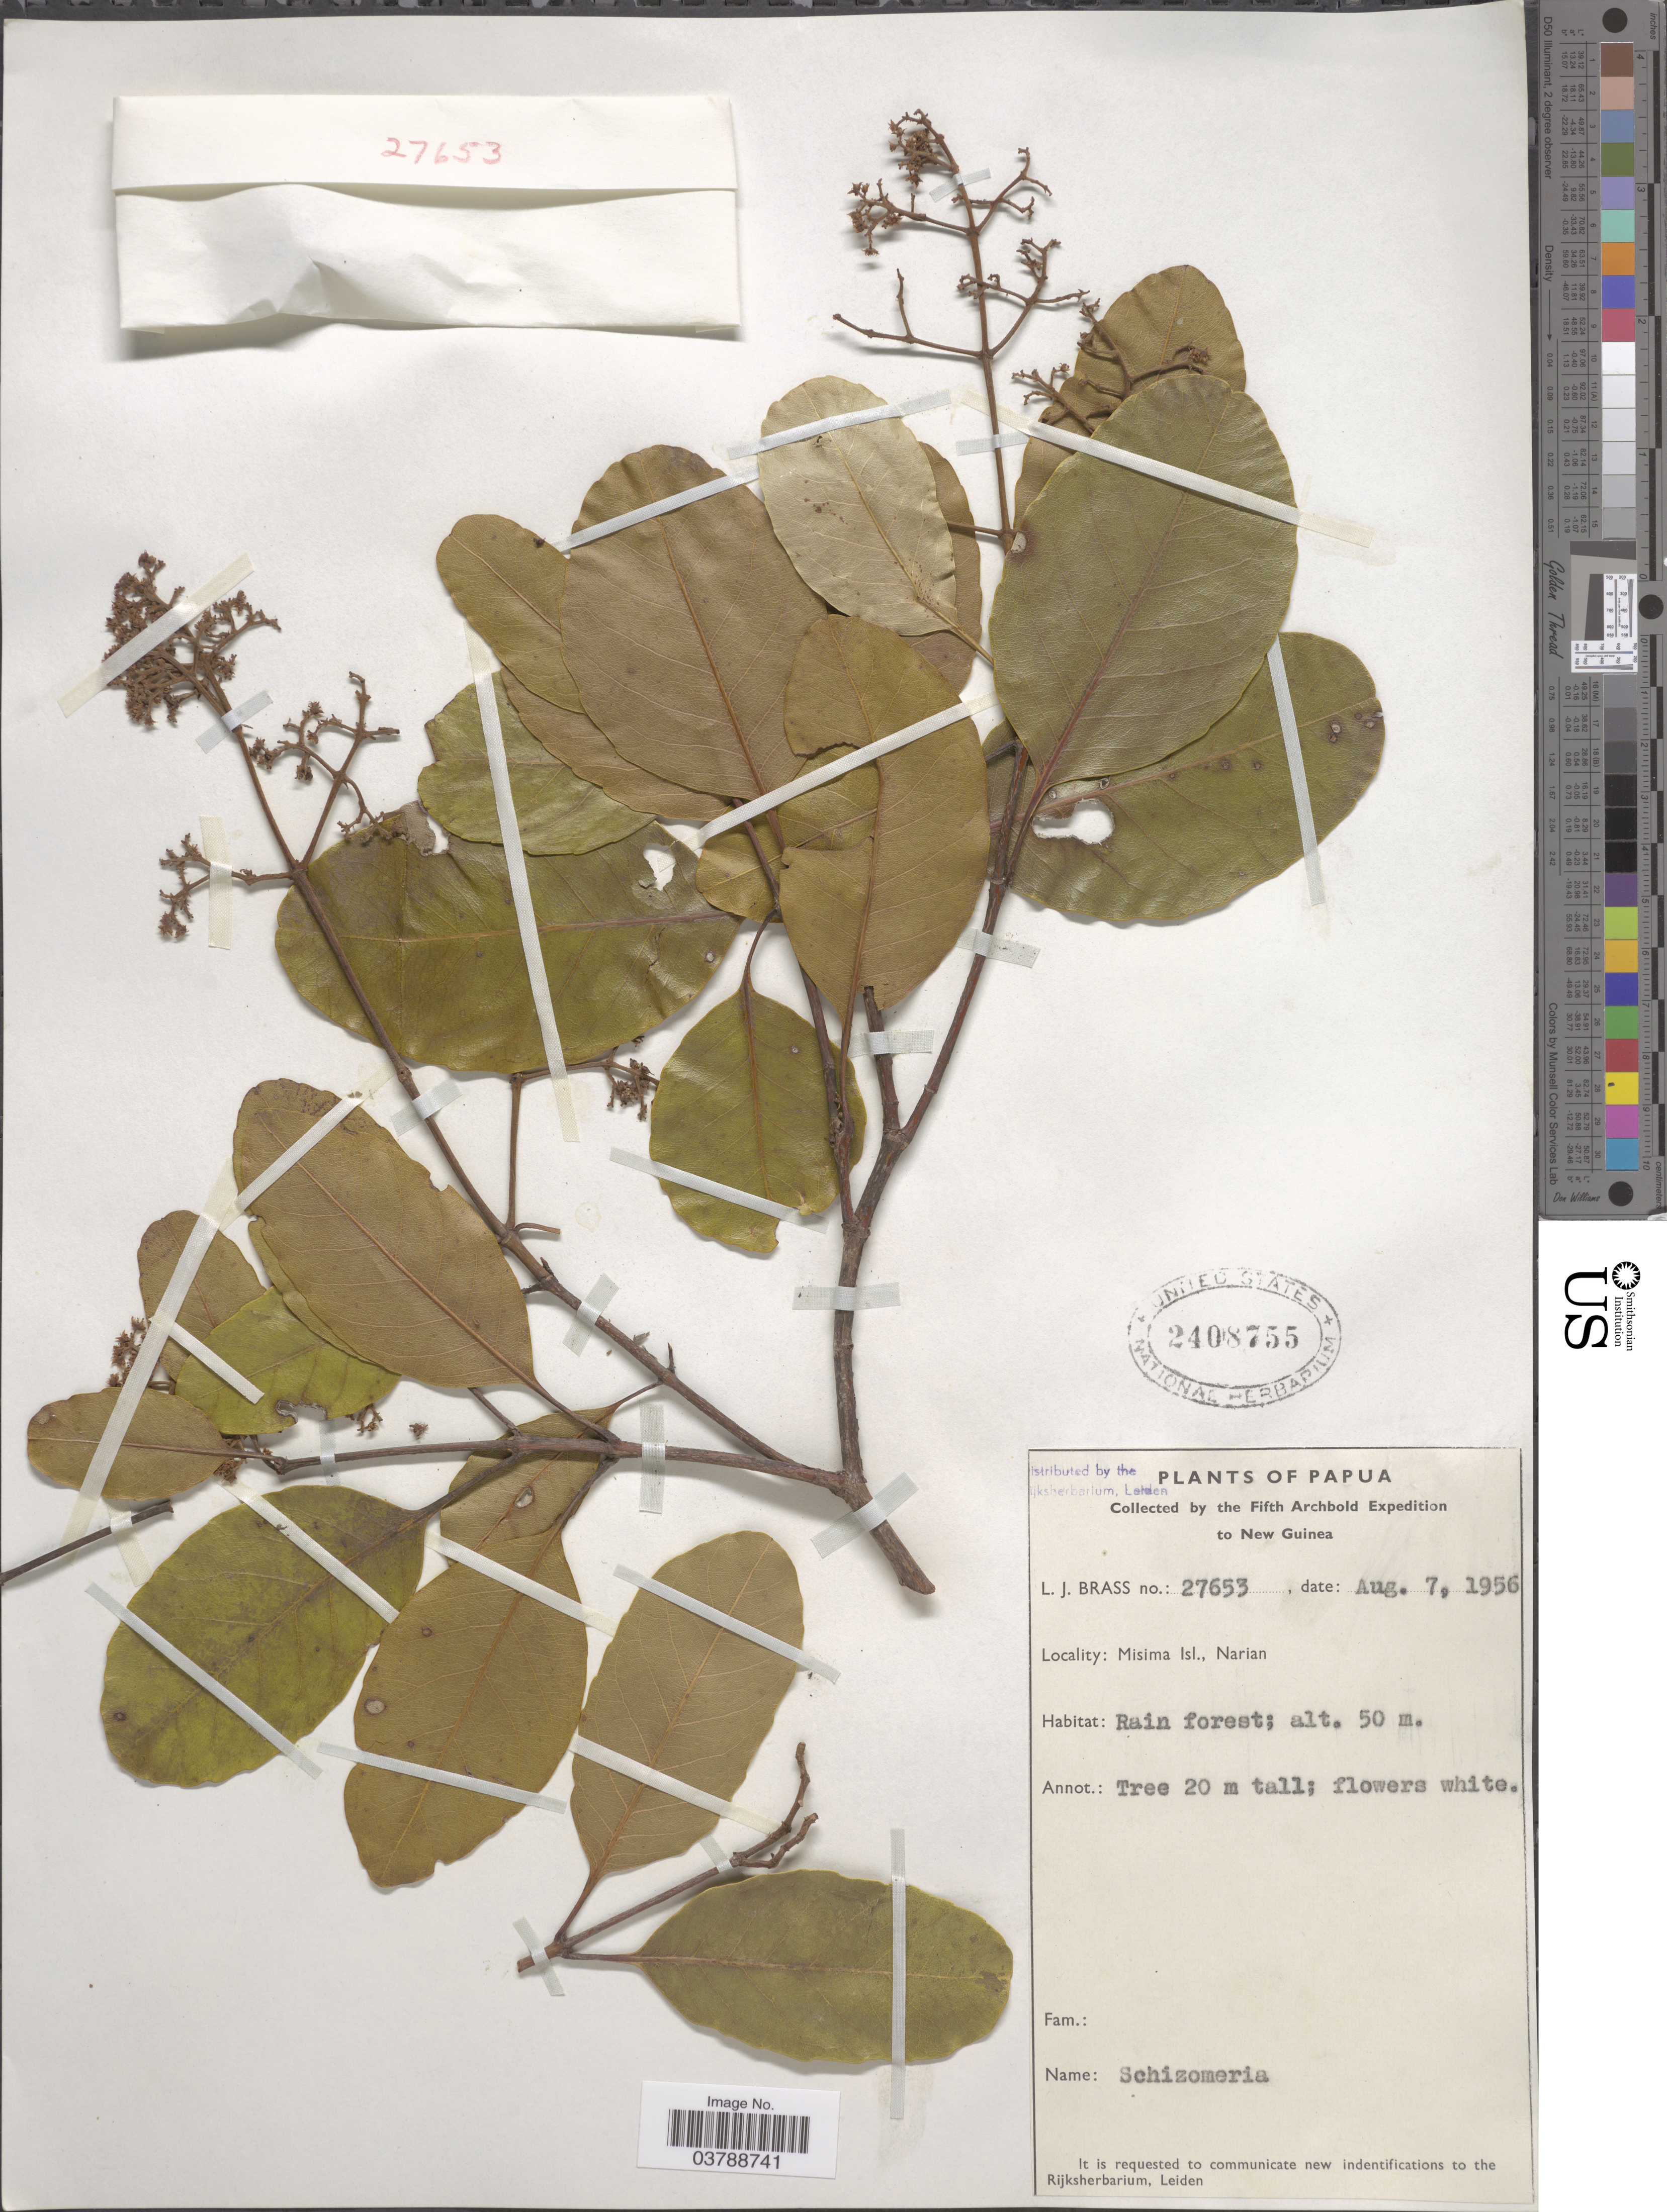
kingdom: Plantae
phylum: Tracheophyta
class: Magnoliopsida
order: Oxalidales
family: Cunoniaceae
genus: Schizomeria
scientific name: Schizomeria sp.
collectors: L. J. Brass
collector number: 27653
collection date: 1956-08-07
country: Papua New Guinea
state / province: Milne Bay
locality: Papua. New Guinea. Misima Isl., Narian.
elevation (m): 50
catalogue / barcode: US 2408755